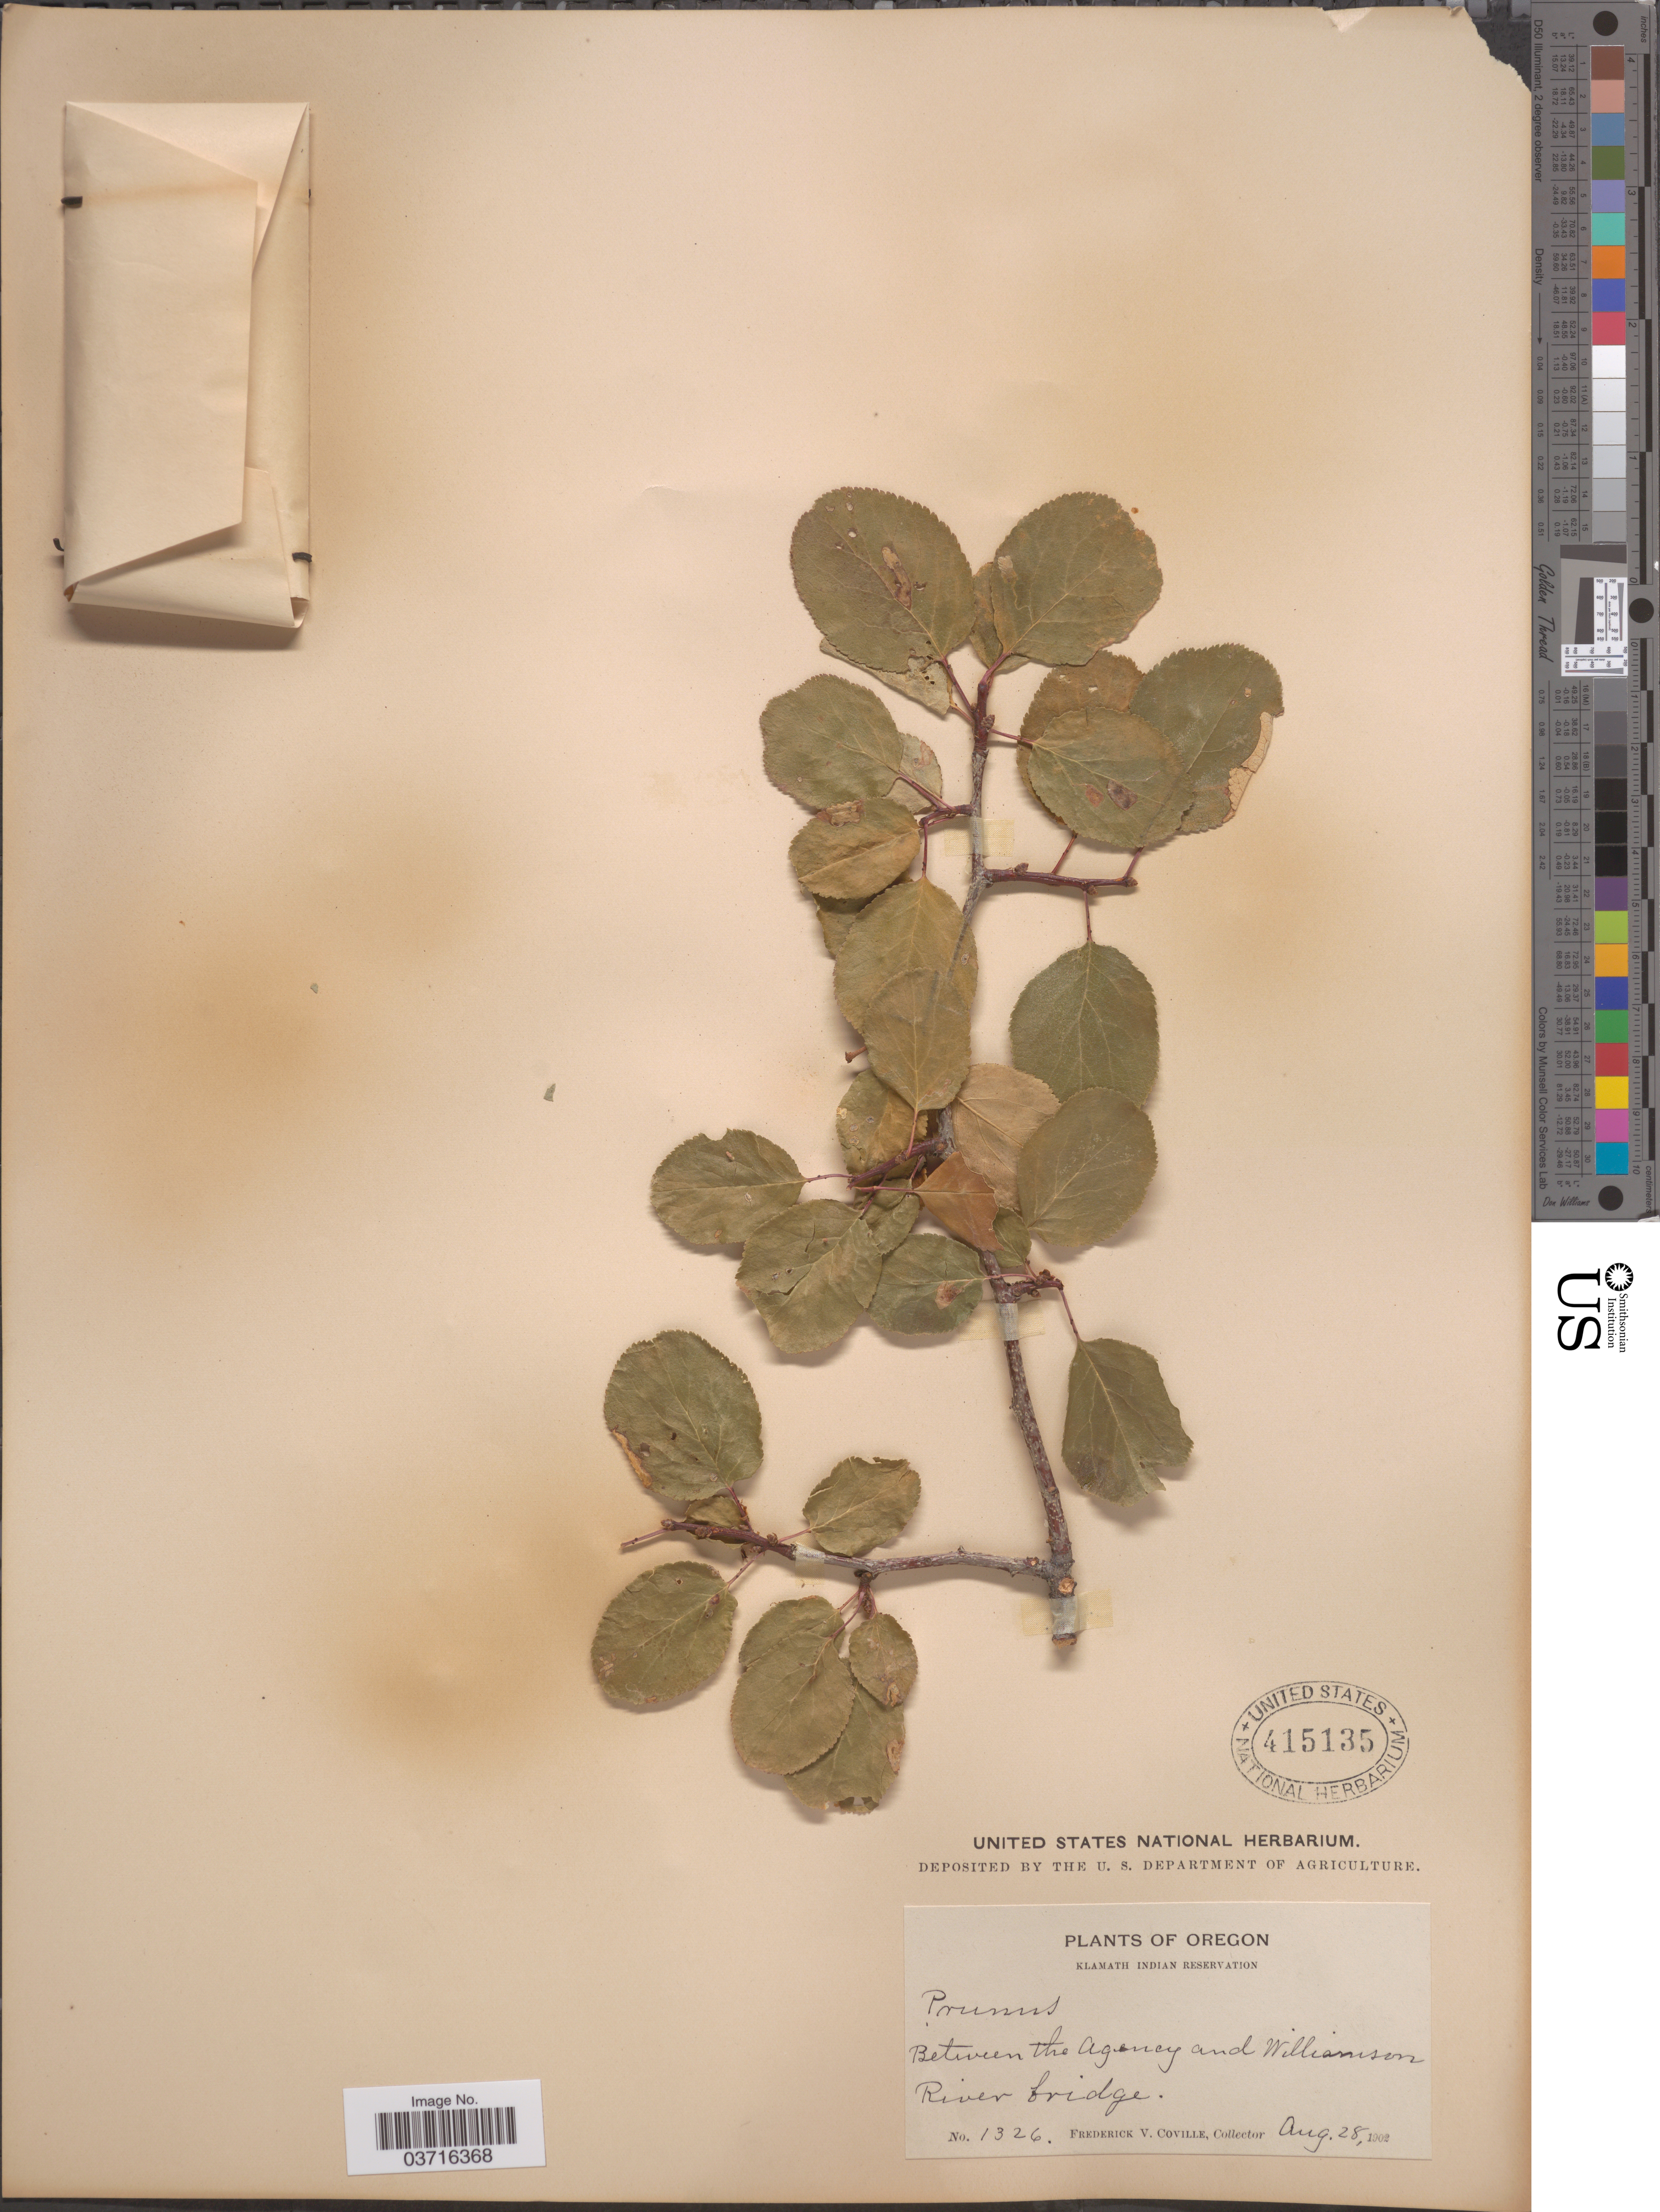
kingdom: Plantae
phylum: Tracheophyta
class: Magnoliopsida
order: Rosales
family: Rosaceae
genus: Prunus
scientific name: Prunus subcordata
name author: Benth.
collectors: F. V. Coville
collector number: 1326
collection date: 1902-08-28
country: United States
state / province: Oregon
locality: Klamath Indian Reservation. Between the Agency and Williamson River bridge.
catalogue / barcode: US 415135